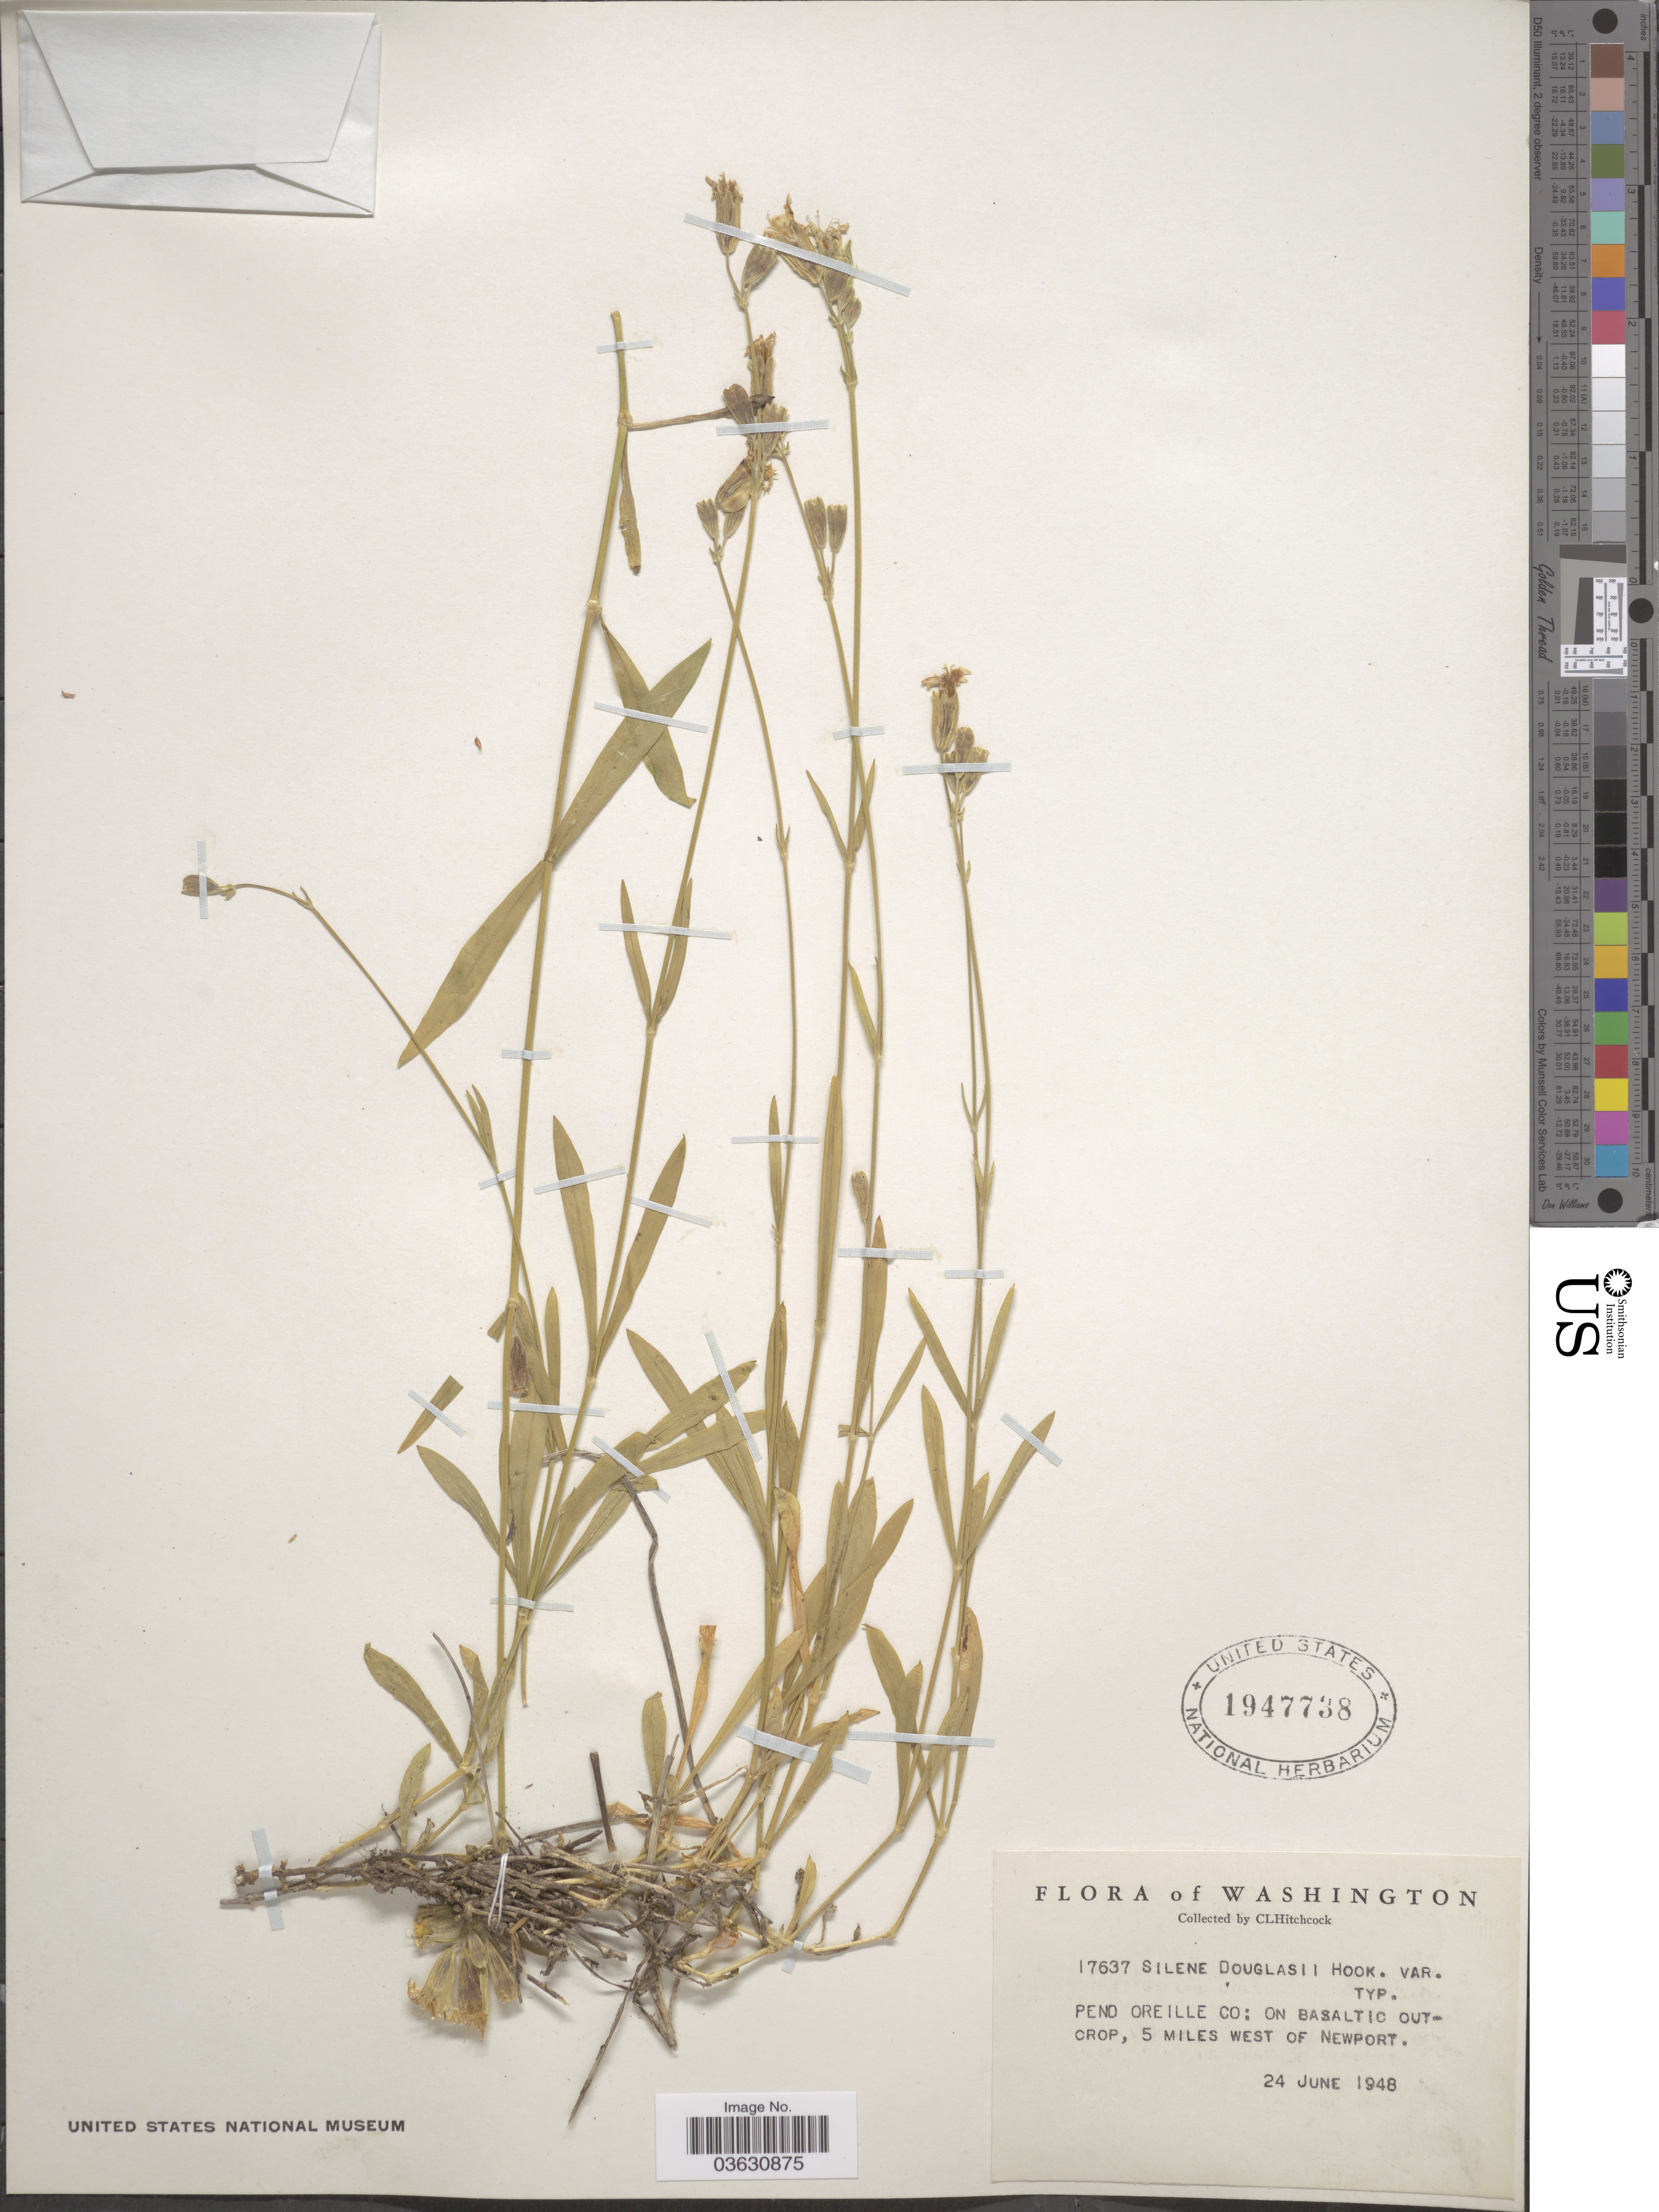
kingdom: Plantae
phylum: Tracheophyta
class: Magnoliopsida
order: Caryophyllales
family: Caryophyllaceae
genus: Silene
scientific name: Silene douglasii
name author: Hook.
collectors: C. L. Hitchcock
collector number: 17637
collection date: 1948-06-24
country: United States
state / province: Washington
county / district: Pend Oreille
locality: Pend Oreille Co: On Basaltic outcrop, 5 miles west of Newport.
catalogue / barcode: US 1947738